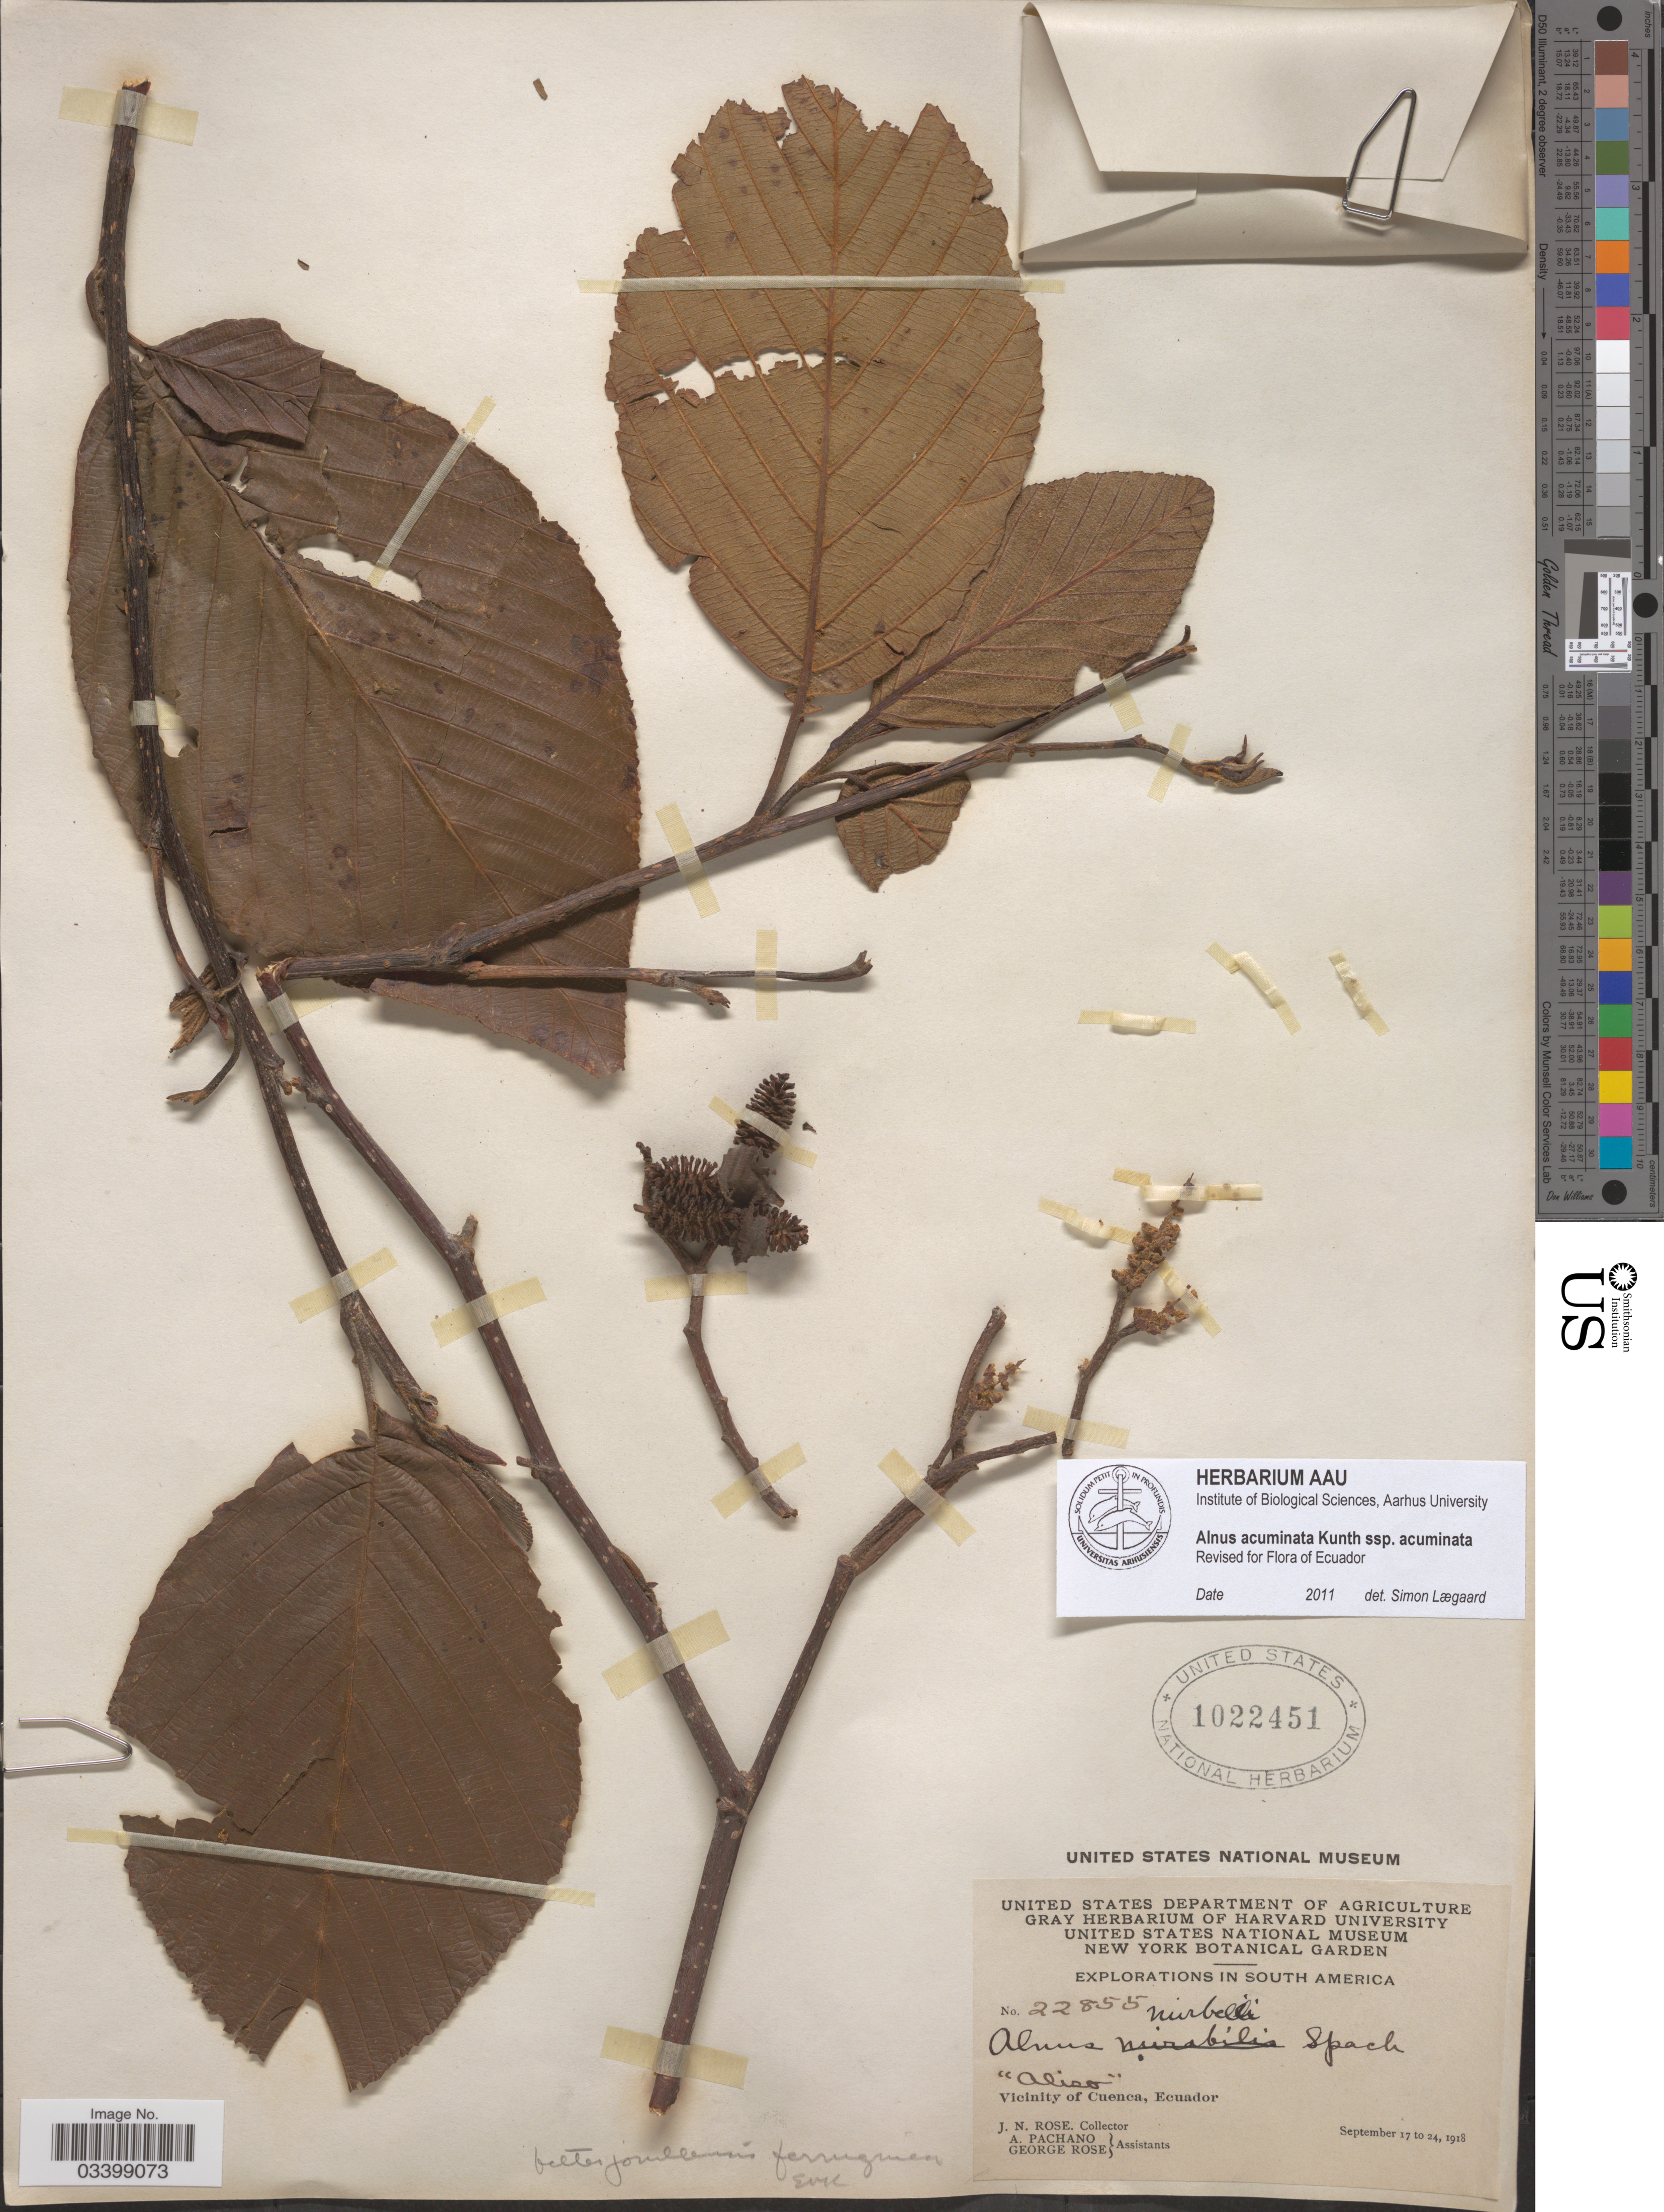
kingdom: Plantae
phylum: Tracheophyta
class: Magnoliopsida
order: Fagales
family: Betulaceae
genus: Alnus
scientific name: Alnus acuminata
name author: Kunth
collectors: J. N. Rose, A. Pachano & G. Rose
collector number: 22855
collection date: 1918-09-17/1918-09-24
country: Ecuador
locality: Vicinity of Cuenca.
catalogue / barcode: US 1022451